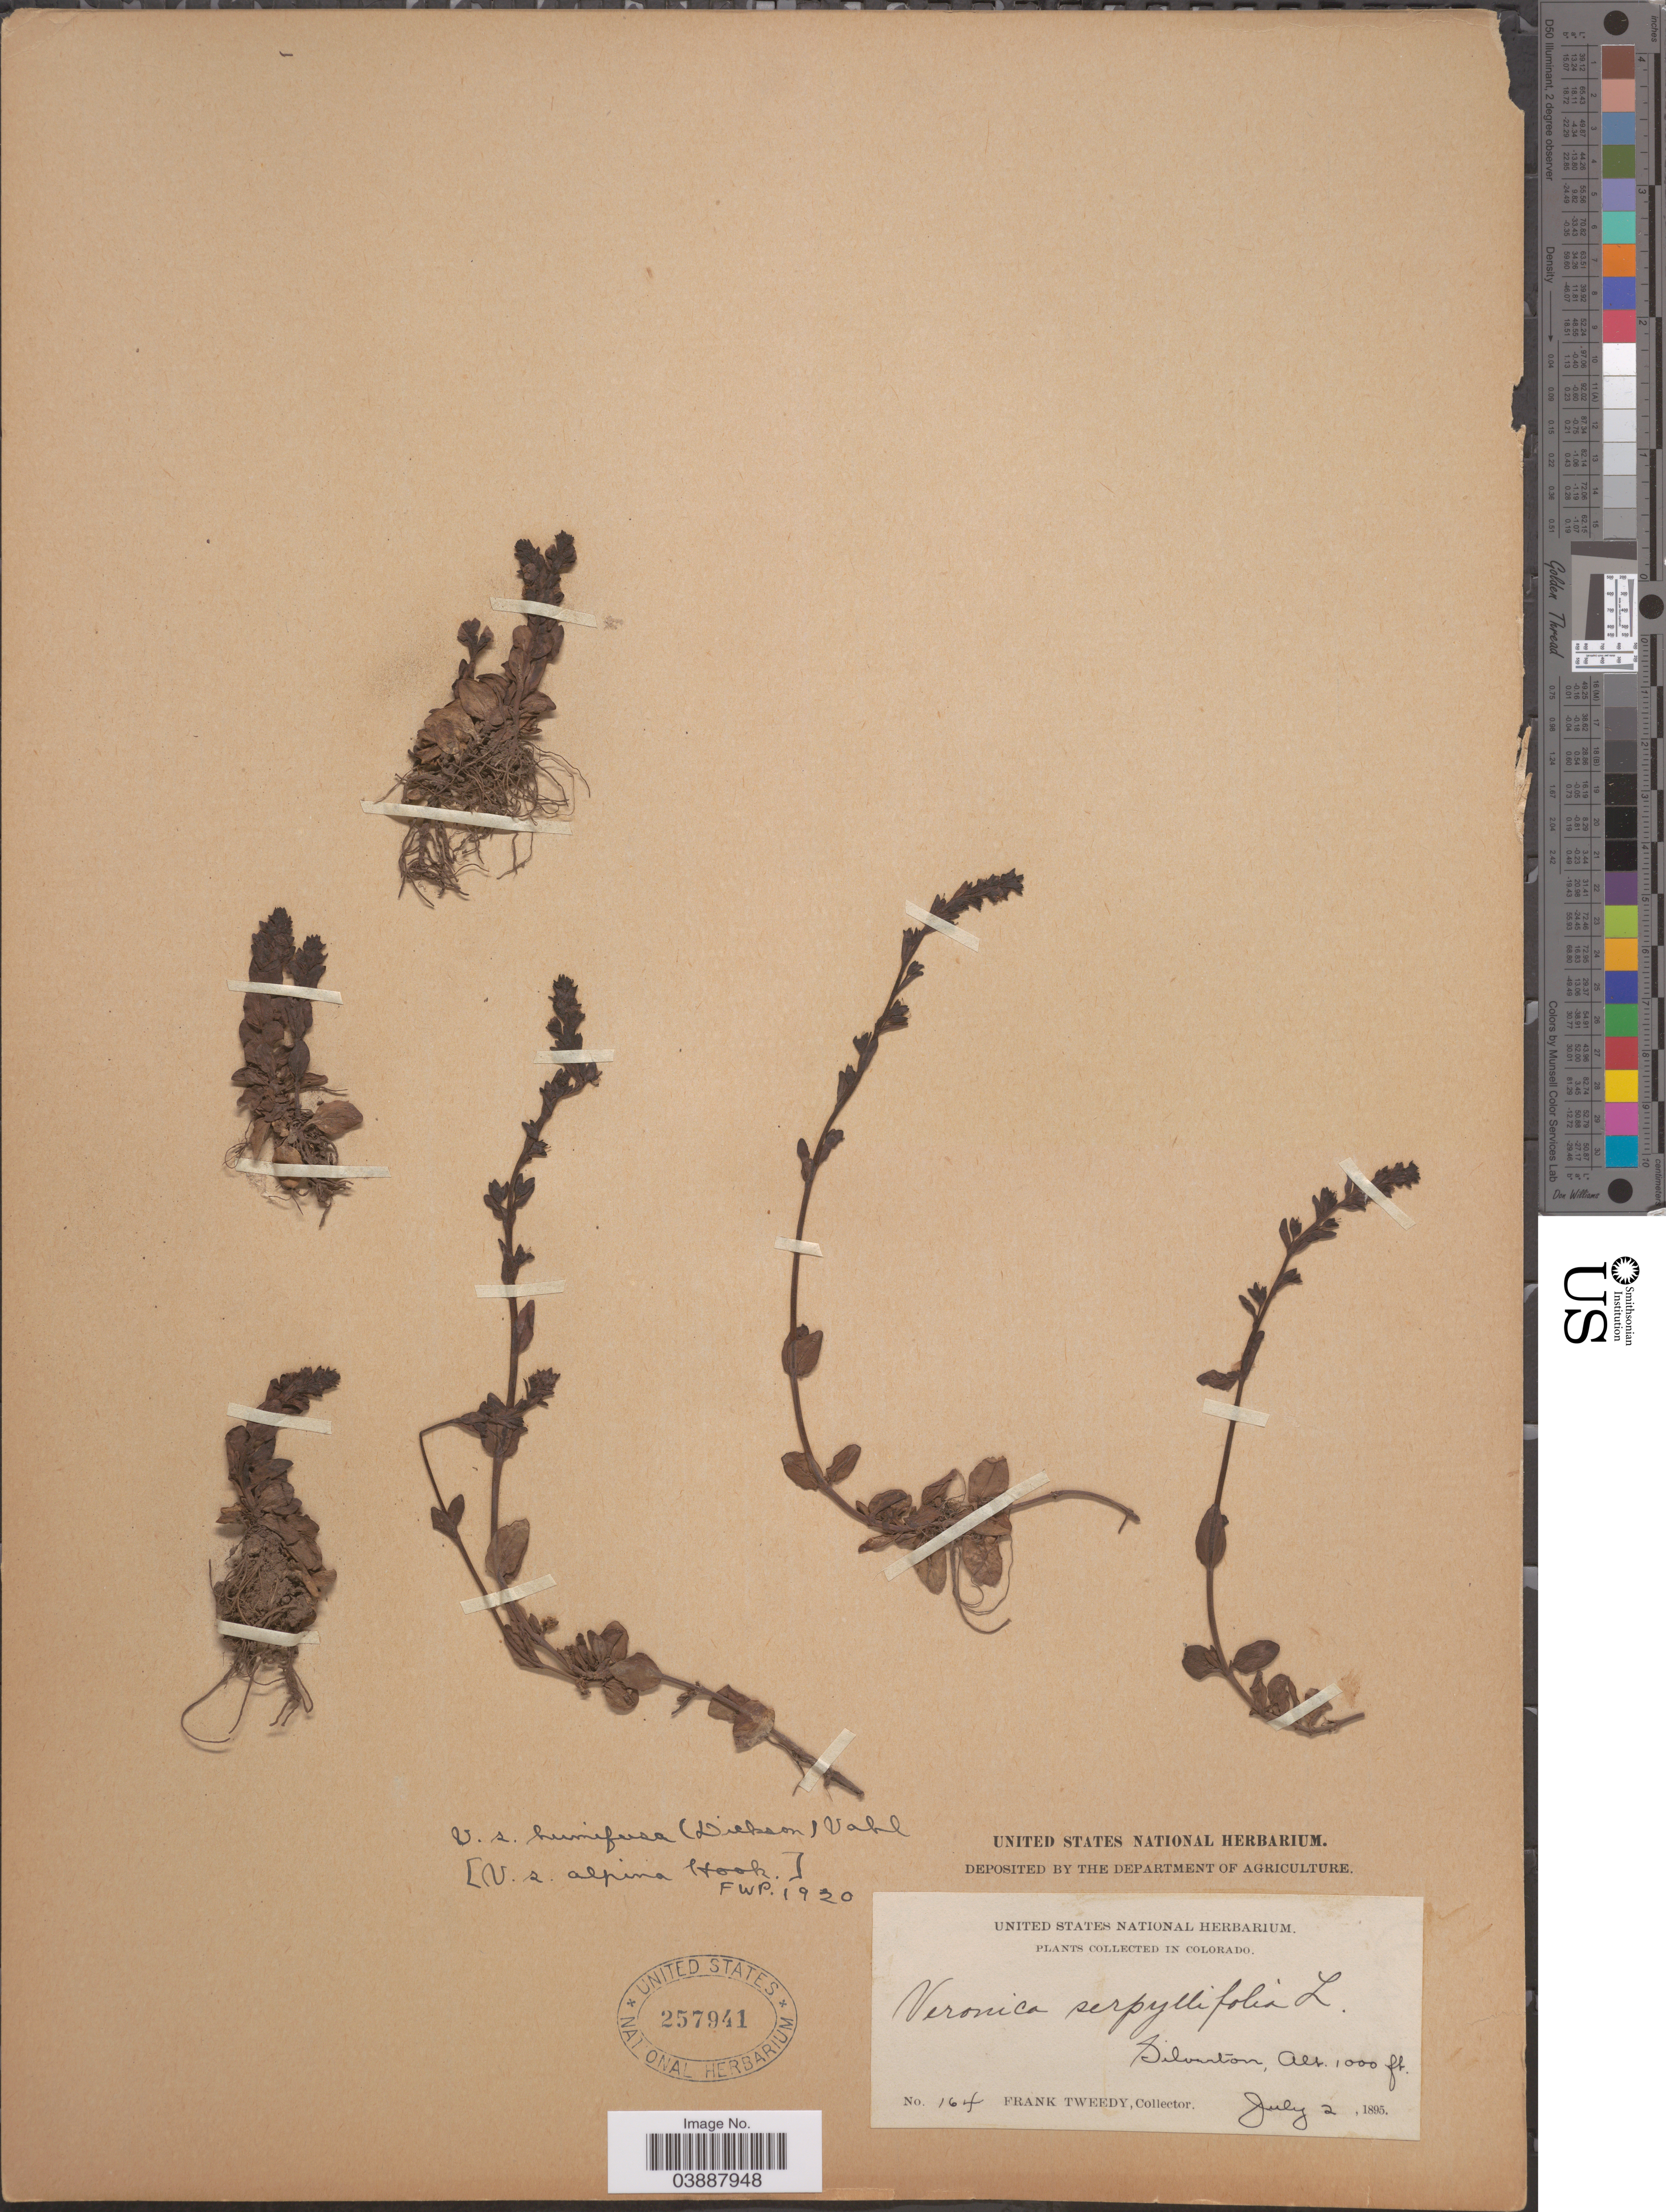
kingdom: Plantae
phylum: Tracheophyta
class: Magnoliopsida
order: Lamiales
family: Plantaginaceae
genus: Veronica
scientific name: Veronica serpyllifolia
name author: L.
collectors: F. Tweedy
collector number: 164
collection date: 1895-07-02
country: United States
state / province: Colorado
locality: Silverton.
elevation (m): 305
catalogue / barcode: US 257941